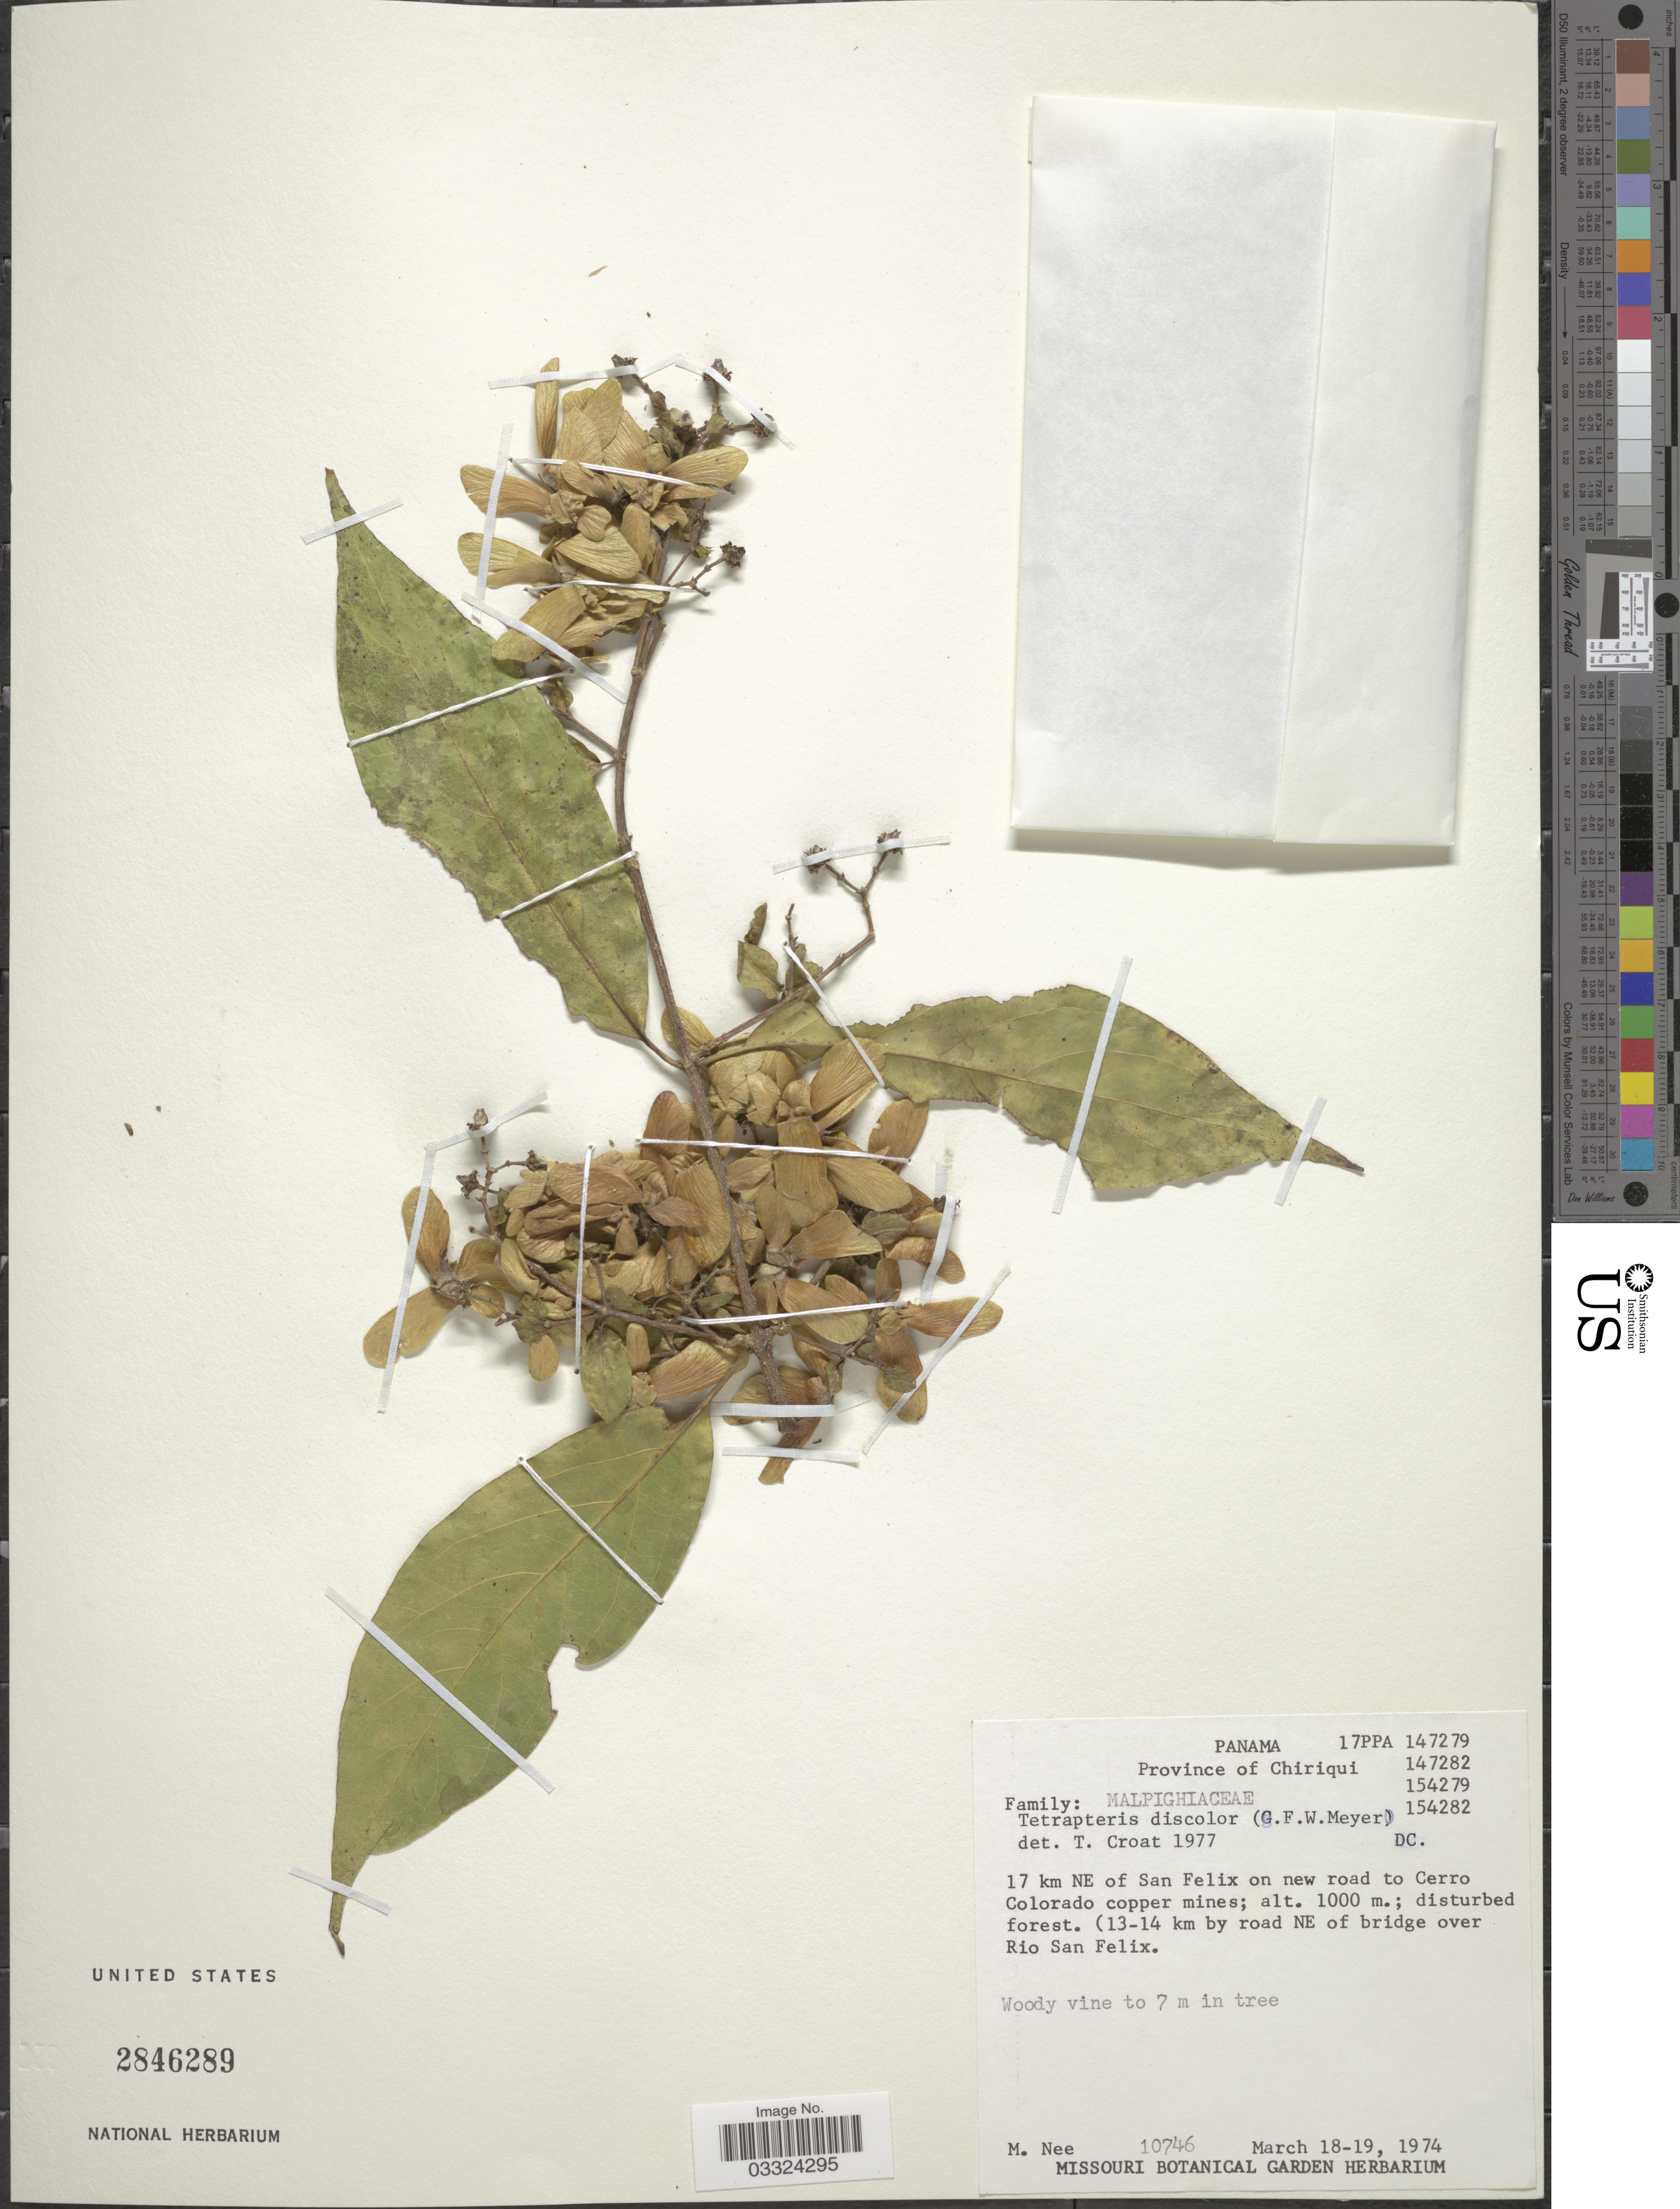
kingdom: Plantae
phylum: Tracheophyta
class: Magnoliopsida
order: Malpighiales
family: Malpighiaceae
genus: Tetrapterys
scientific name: Tetrapterys discolor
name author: (G. Mey.) DC.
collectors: M. Nee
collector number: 10746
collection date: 1974-03-18/1974-03-19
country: Panama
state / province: Chiriqui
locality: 17 km NE of San Felix on new road to Cerro Colorado copper mine. (13-14 km by road NE of bridge over Rio San Felix).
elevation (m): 1000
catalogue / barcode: US 2846289